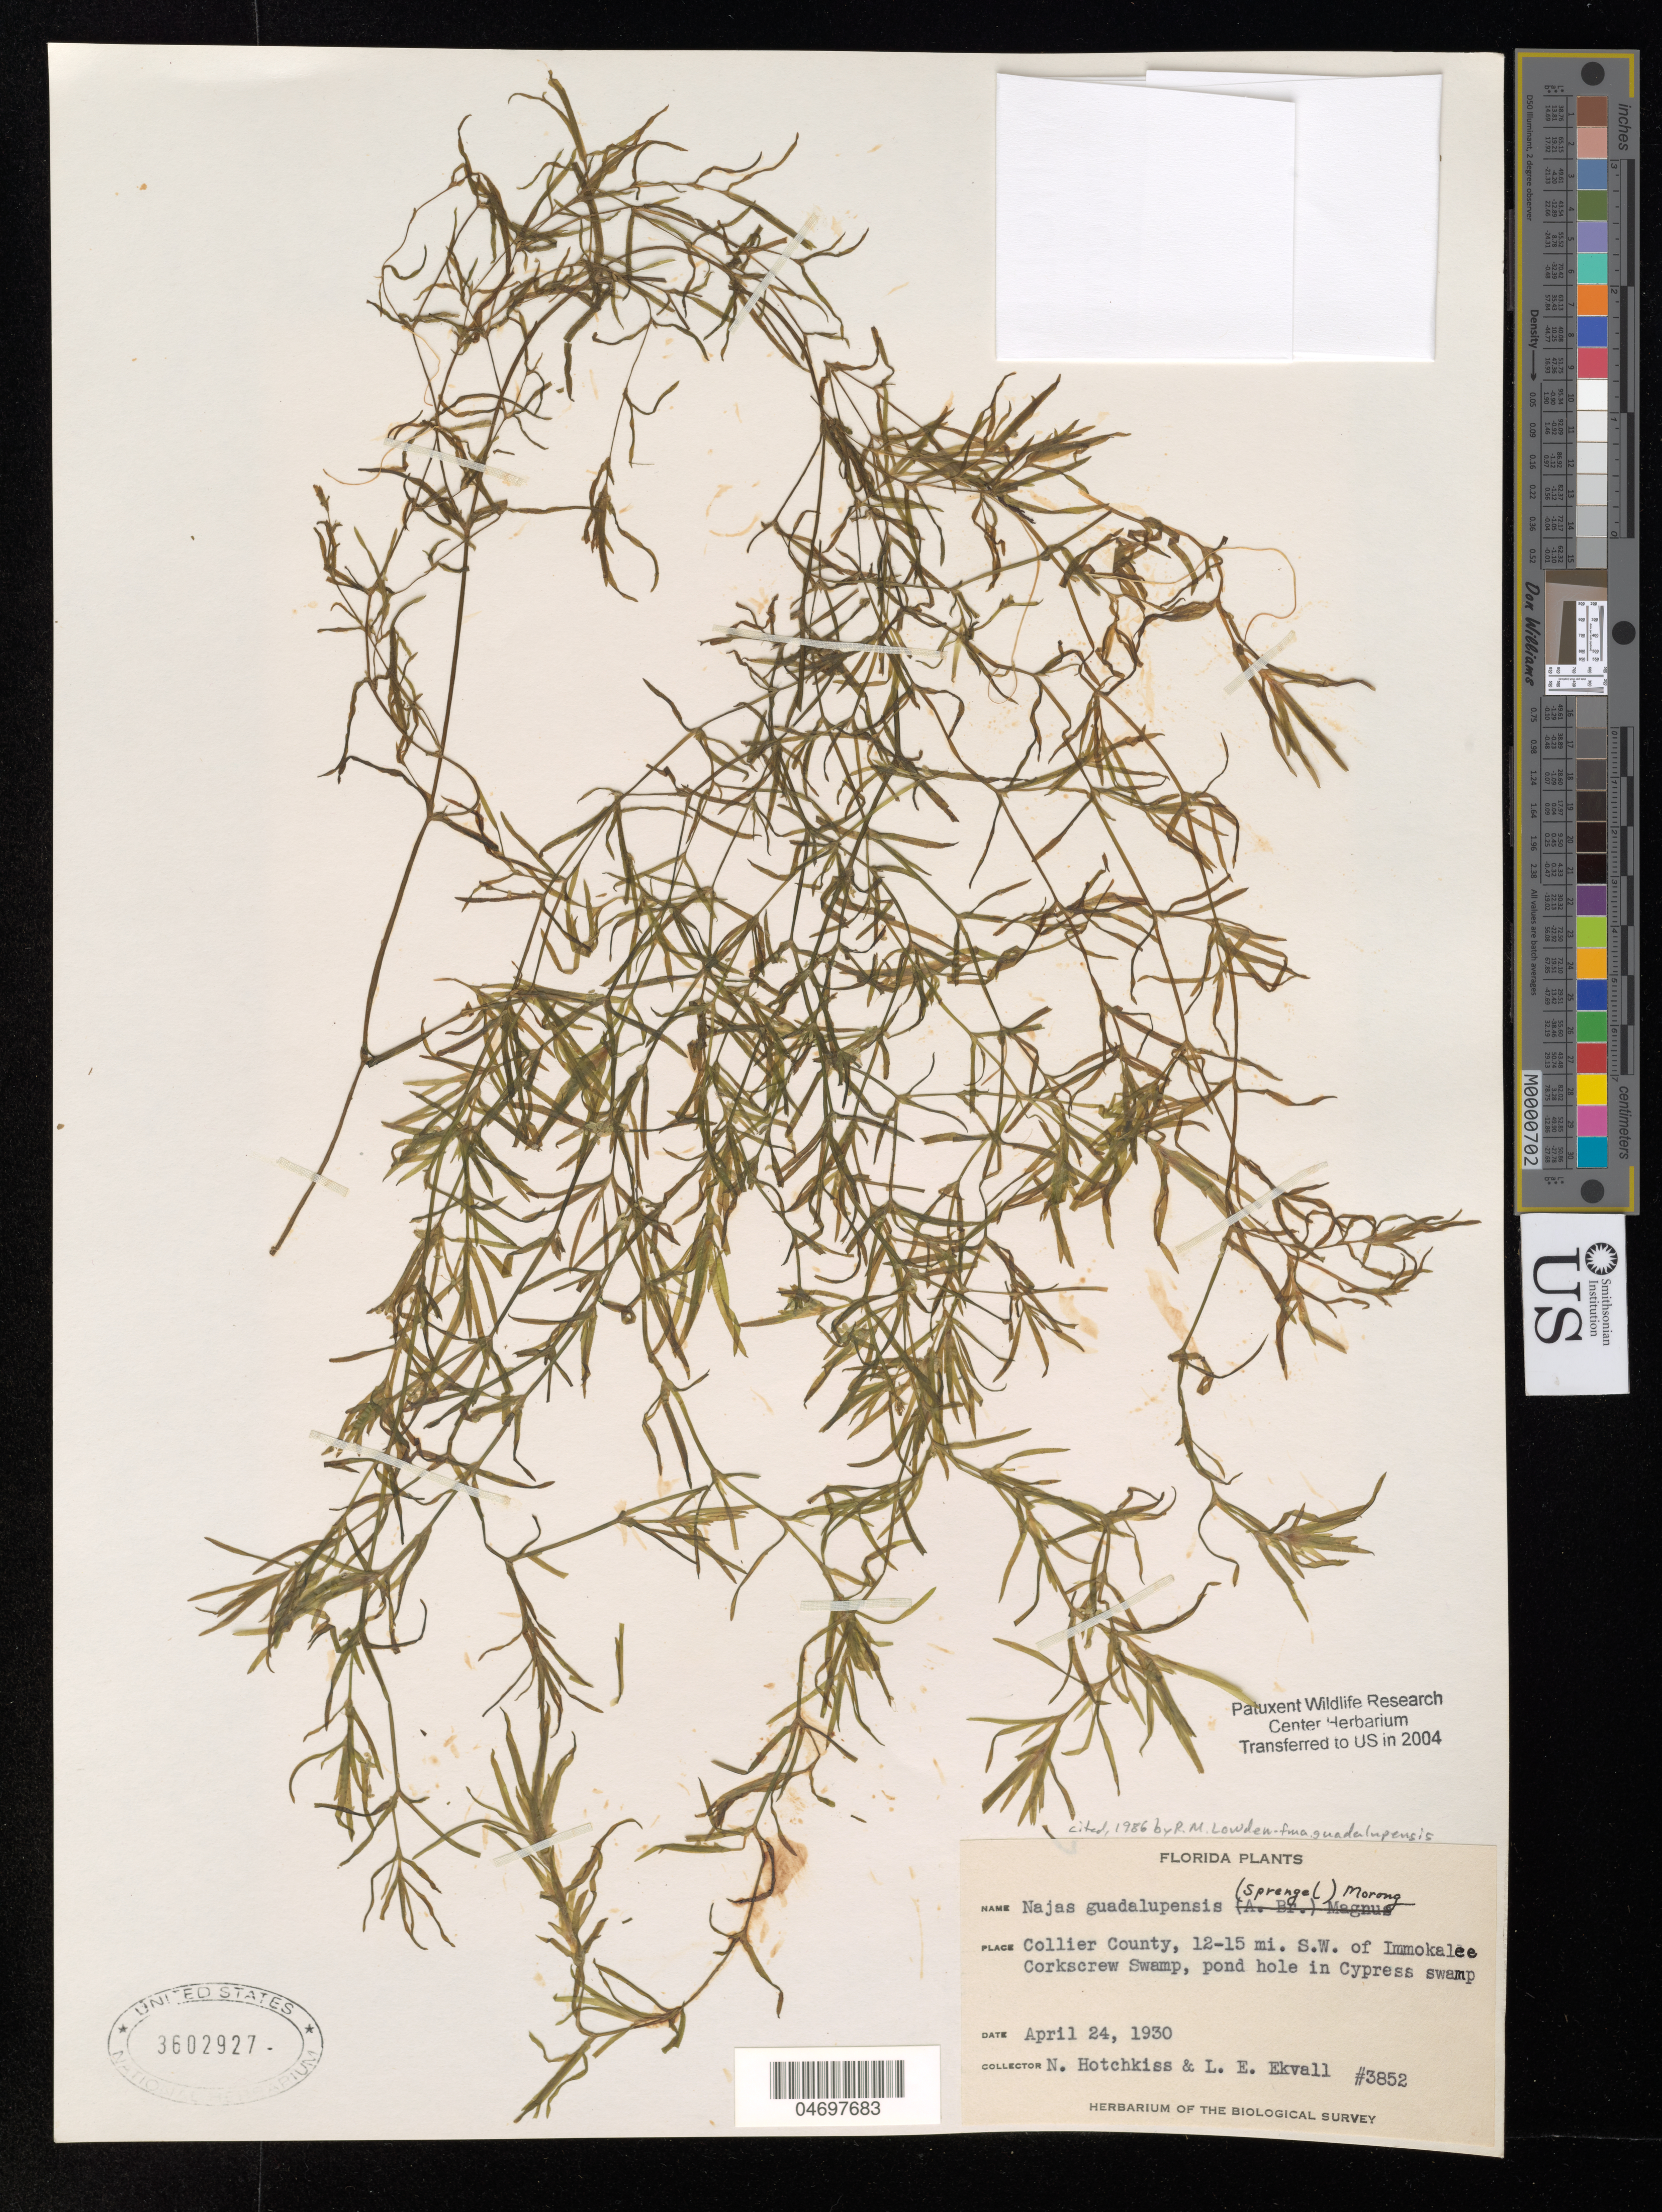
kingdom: Plantae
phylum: Tracheophyta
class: Liliopsida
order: Alismatales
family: Hydrocharitaceae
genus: Najas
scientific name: Najas guadalupensis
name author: (Spreng.) Magnus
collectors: N. Hotchkiss & L. Ekvall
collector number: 3852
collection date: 1930-04-24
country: United States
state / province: Florida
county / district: Collier Co.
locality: Corkscrew Rookery, 12-15 miles west-southwest of Immokalee.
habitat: Pond hole in Cypress swamp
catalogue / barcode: US 3602927